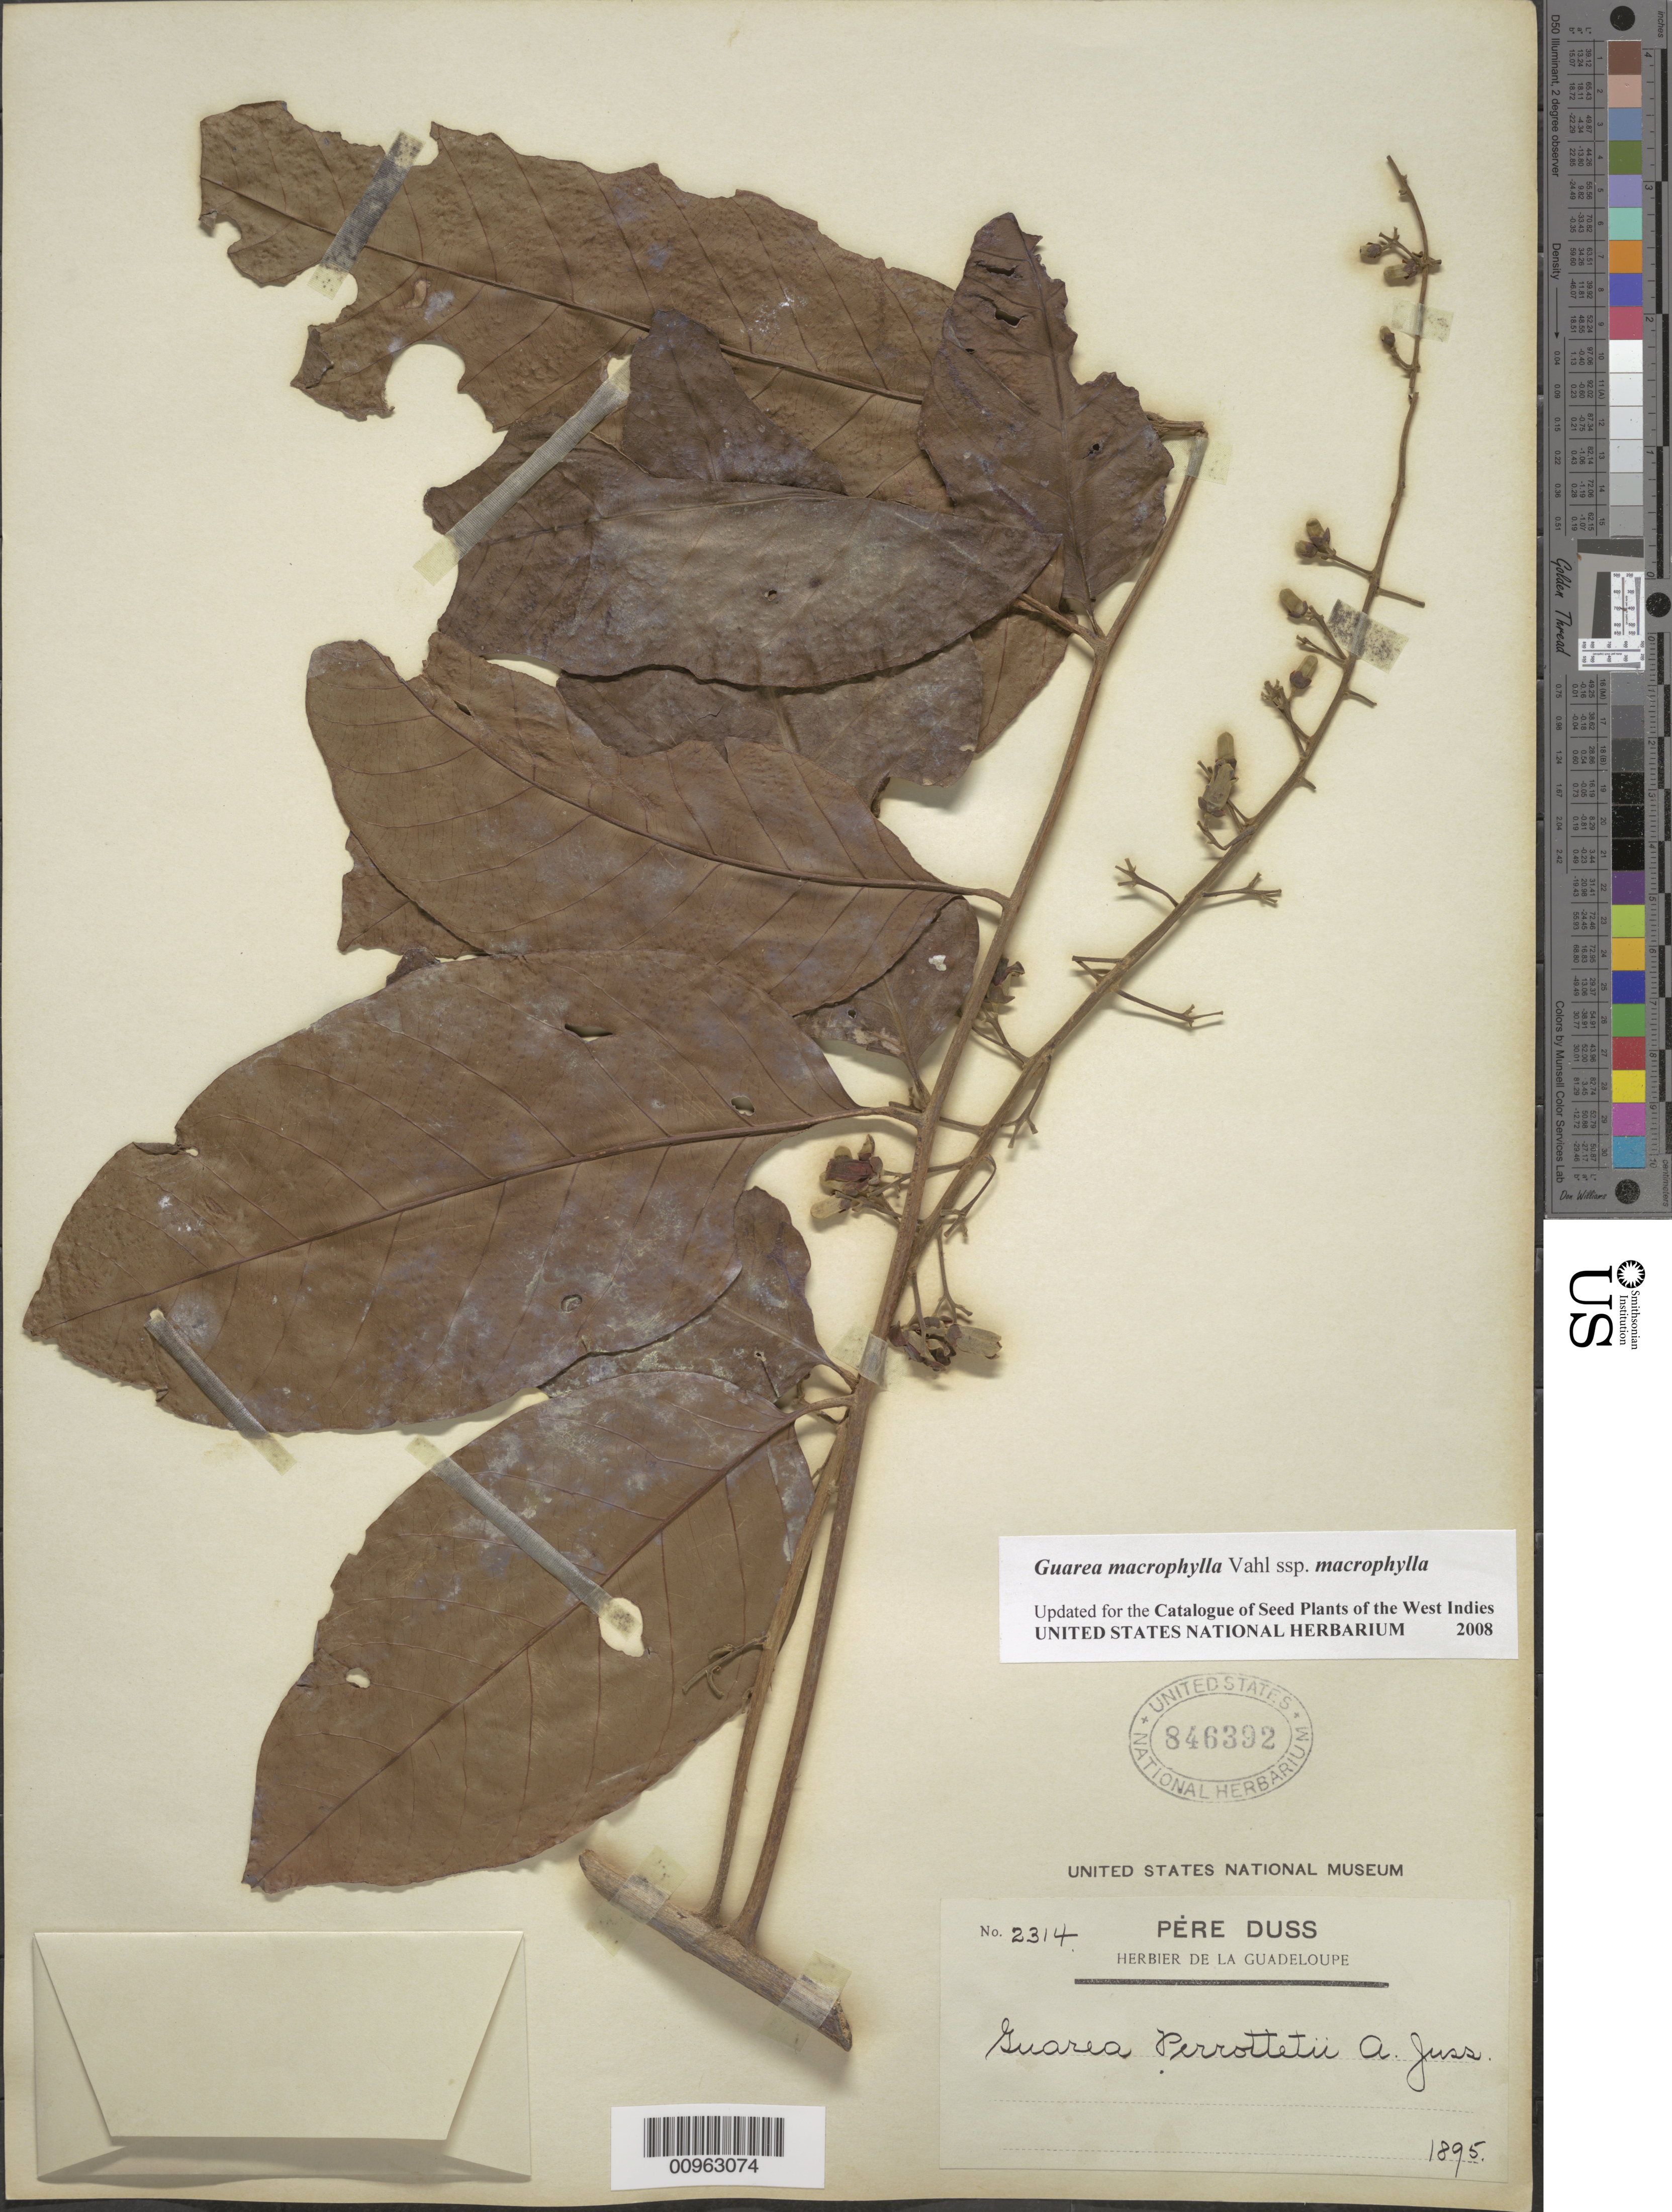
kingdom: Plantae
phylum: Tracheophyta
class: Magnoliopsida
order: Sapindales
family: Meliaceae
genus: Guarea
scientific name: Guarea macrophylla subsp. macrophylla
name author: Vahl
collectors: Père Duss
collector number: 2314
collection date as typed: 1895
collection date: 1895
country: Guadeloupe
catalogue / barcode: US 846392